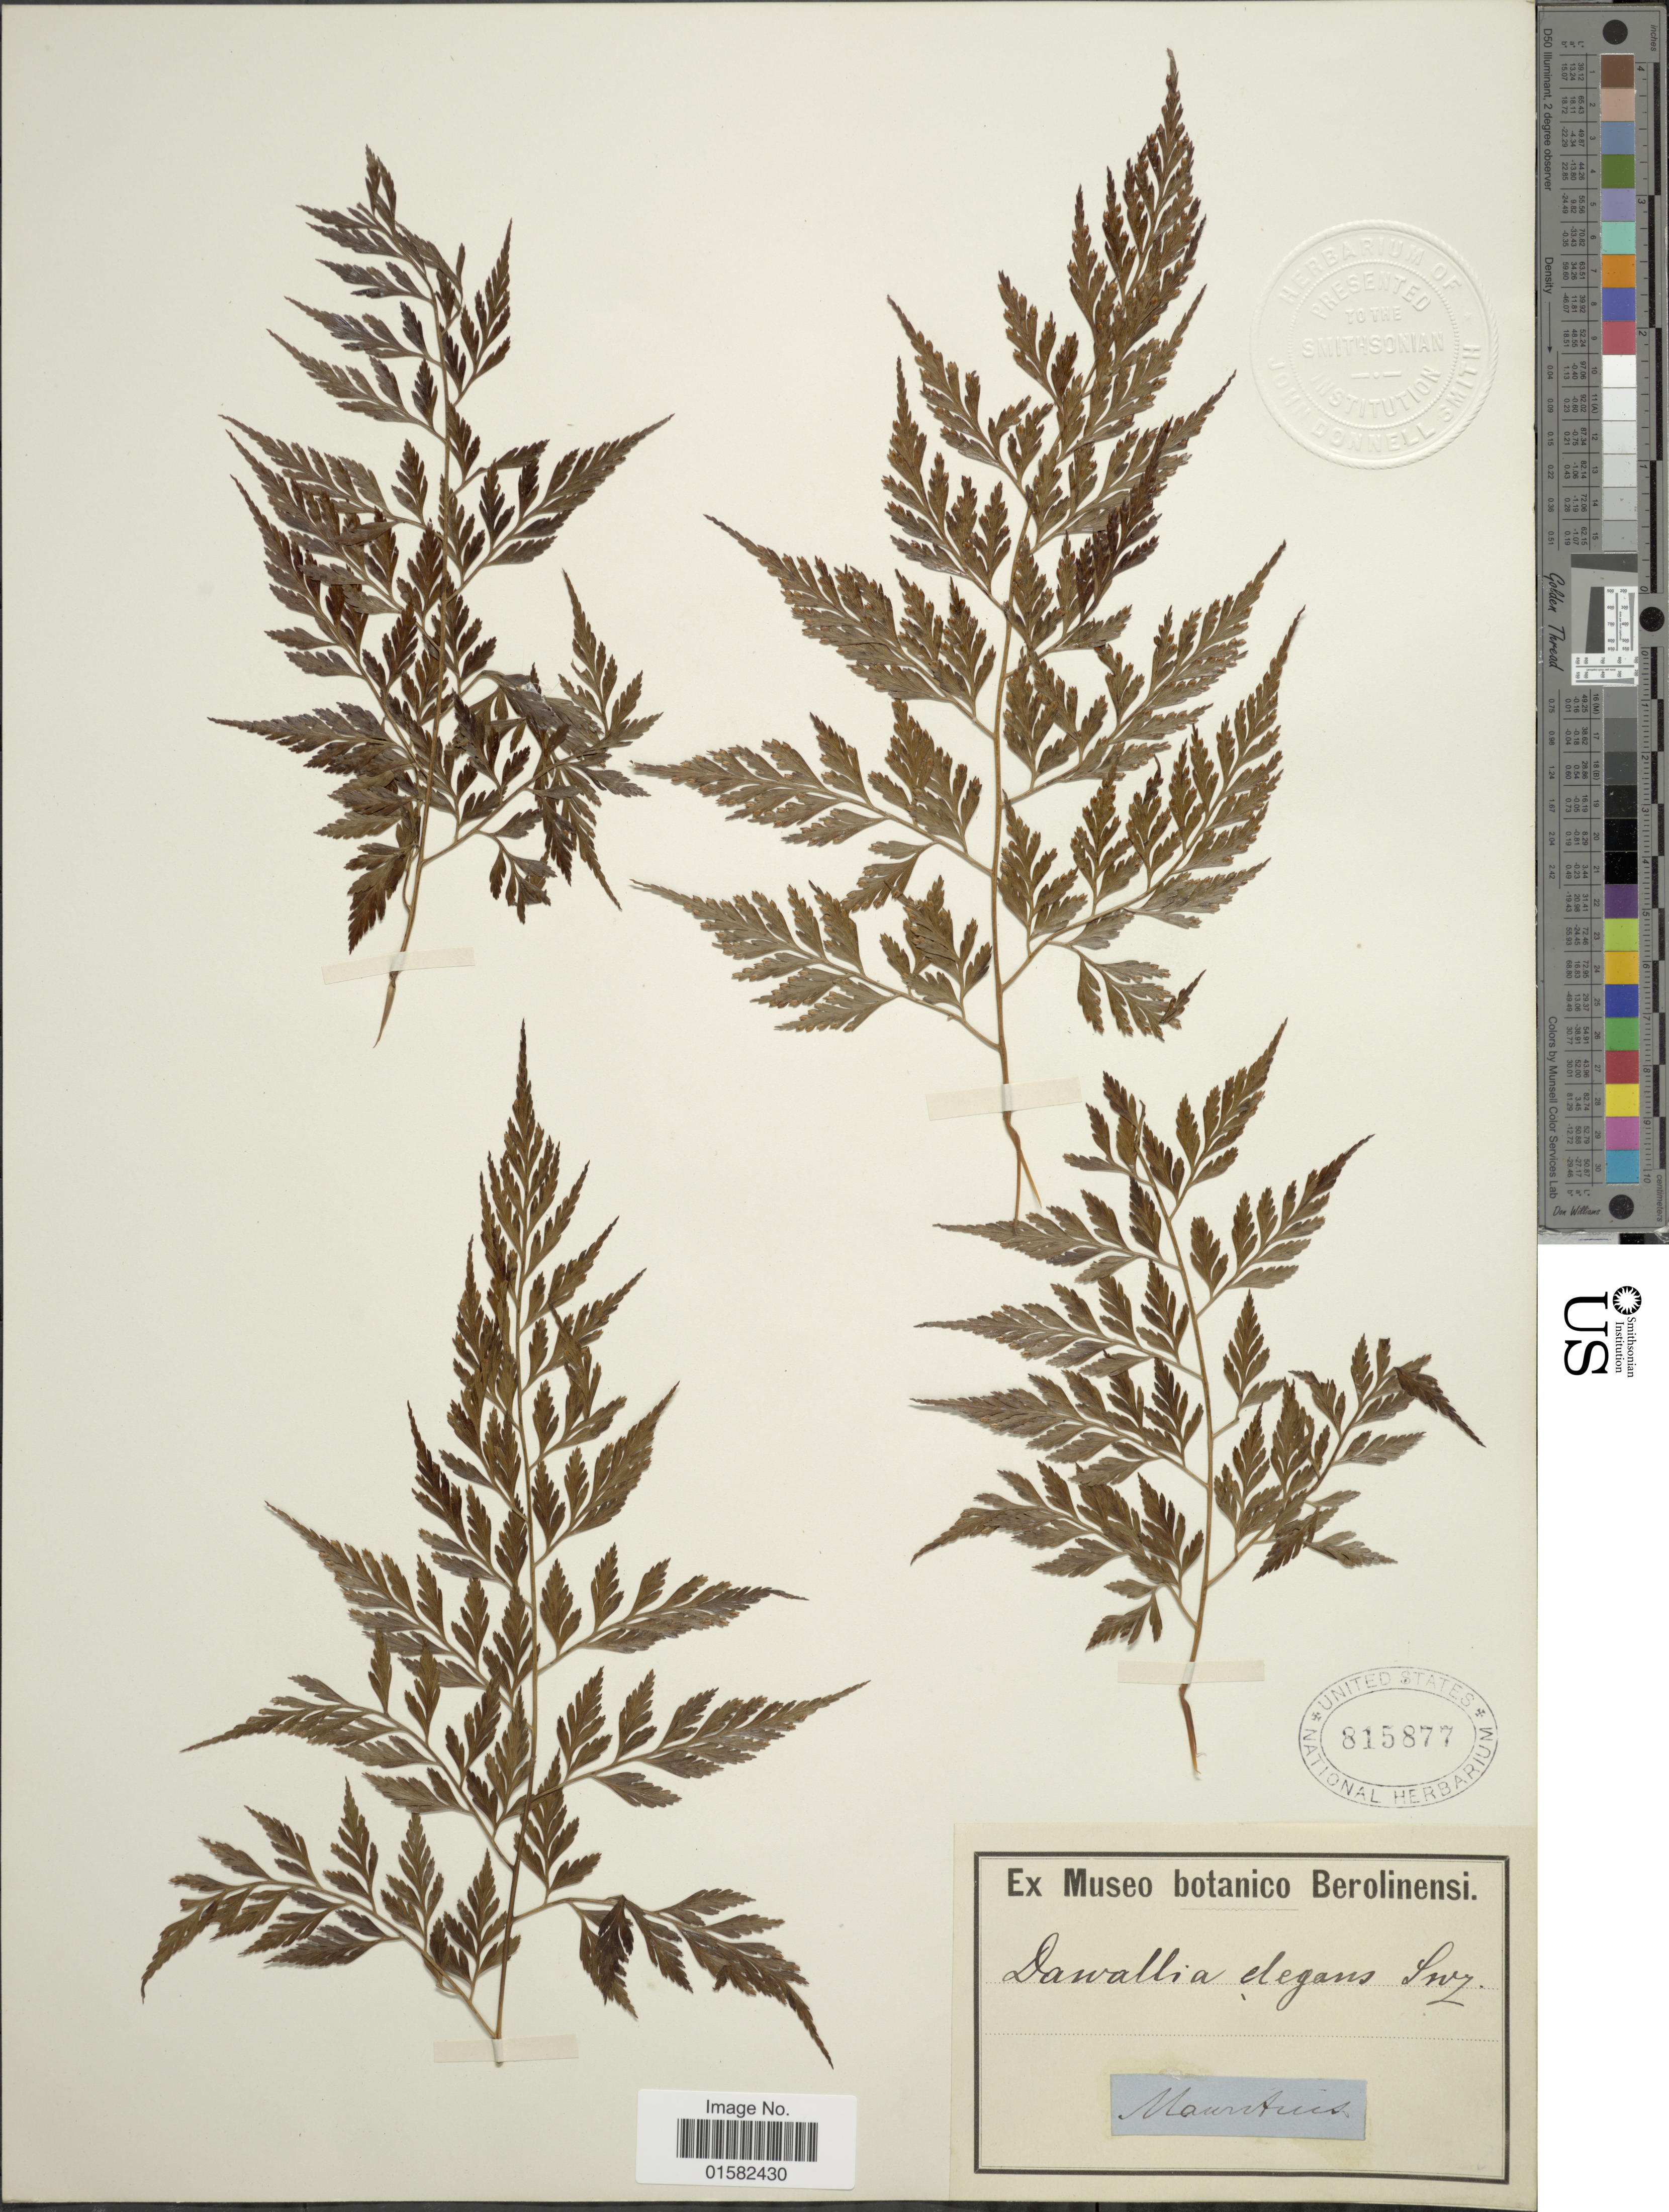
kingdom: Plantae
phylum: Tracheophyta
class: Polypodiopsida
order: Polypodiales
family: Davalliaceae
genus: Wibelia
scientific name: Wibelia denticulata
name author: (Burm. f.) M. Kato & Tsutsumi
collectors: ex Mus. Bot. Berolinensi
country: Mauritius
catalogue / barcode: US 815877